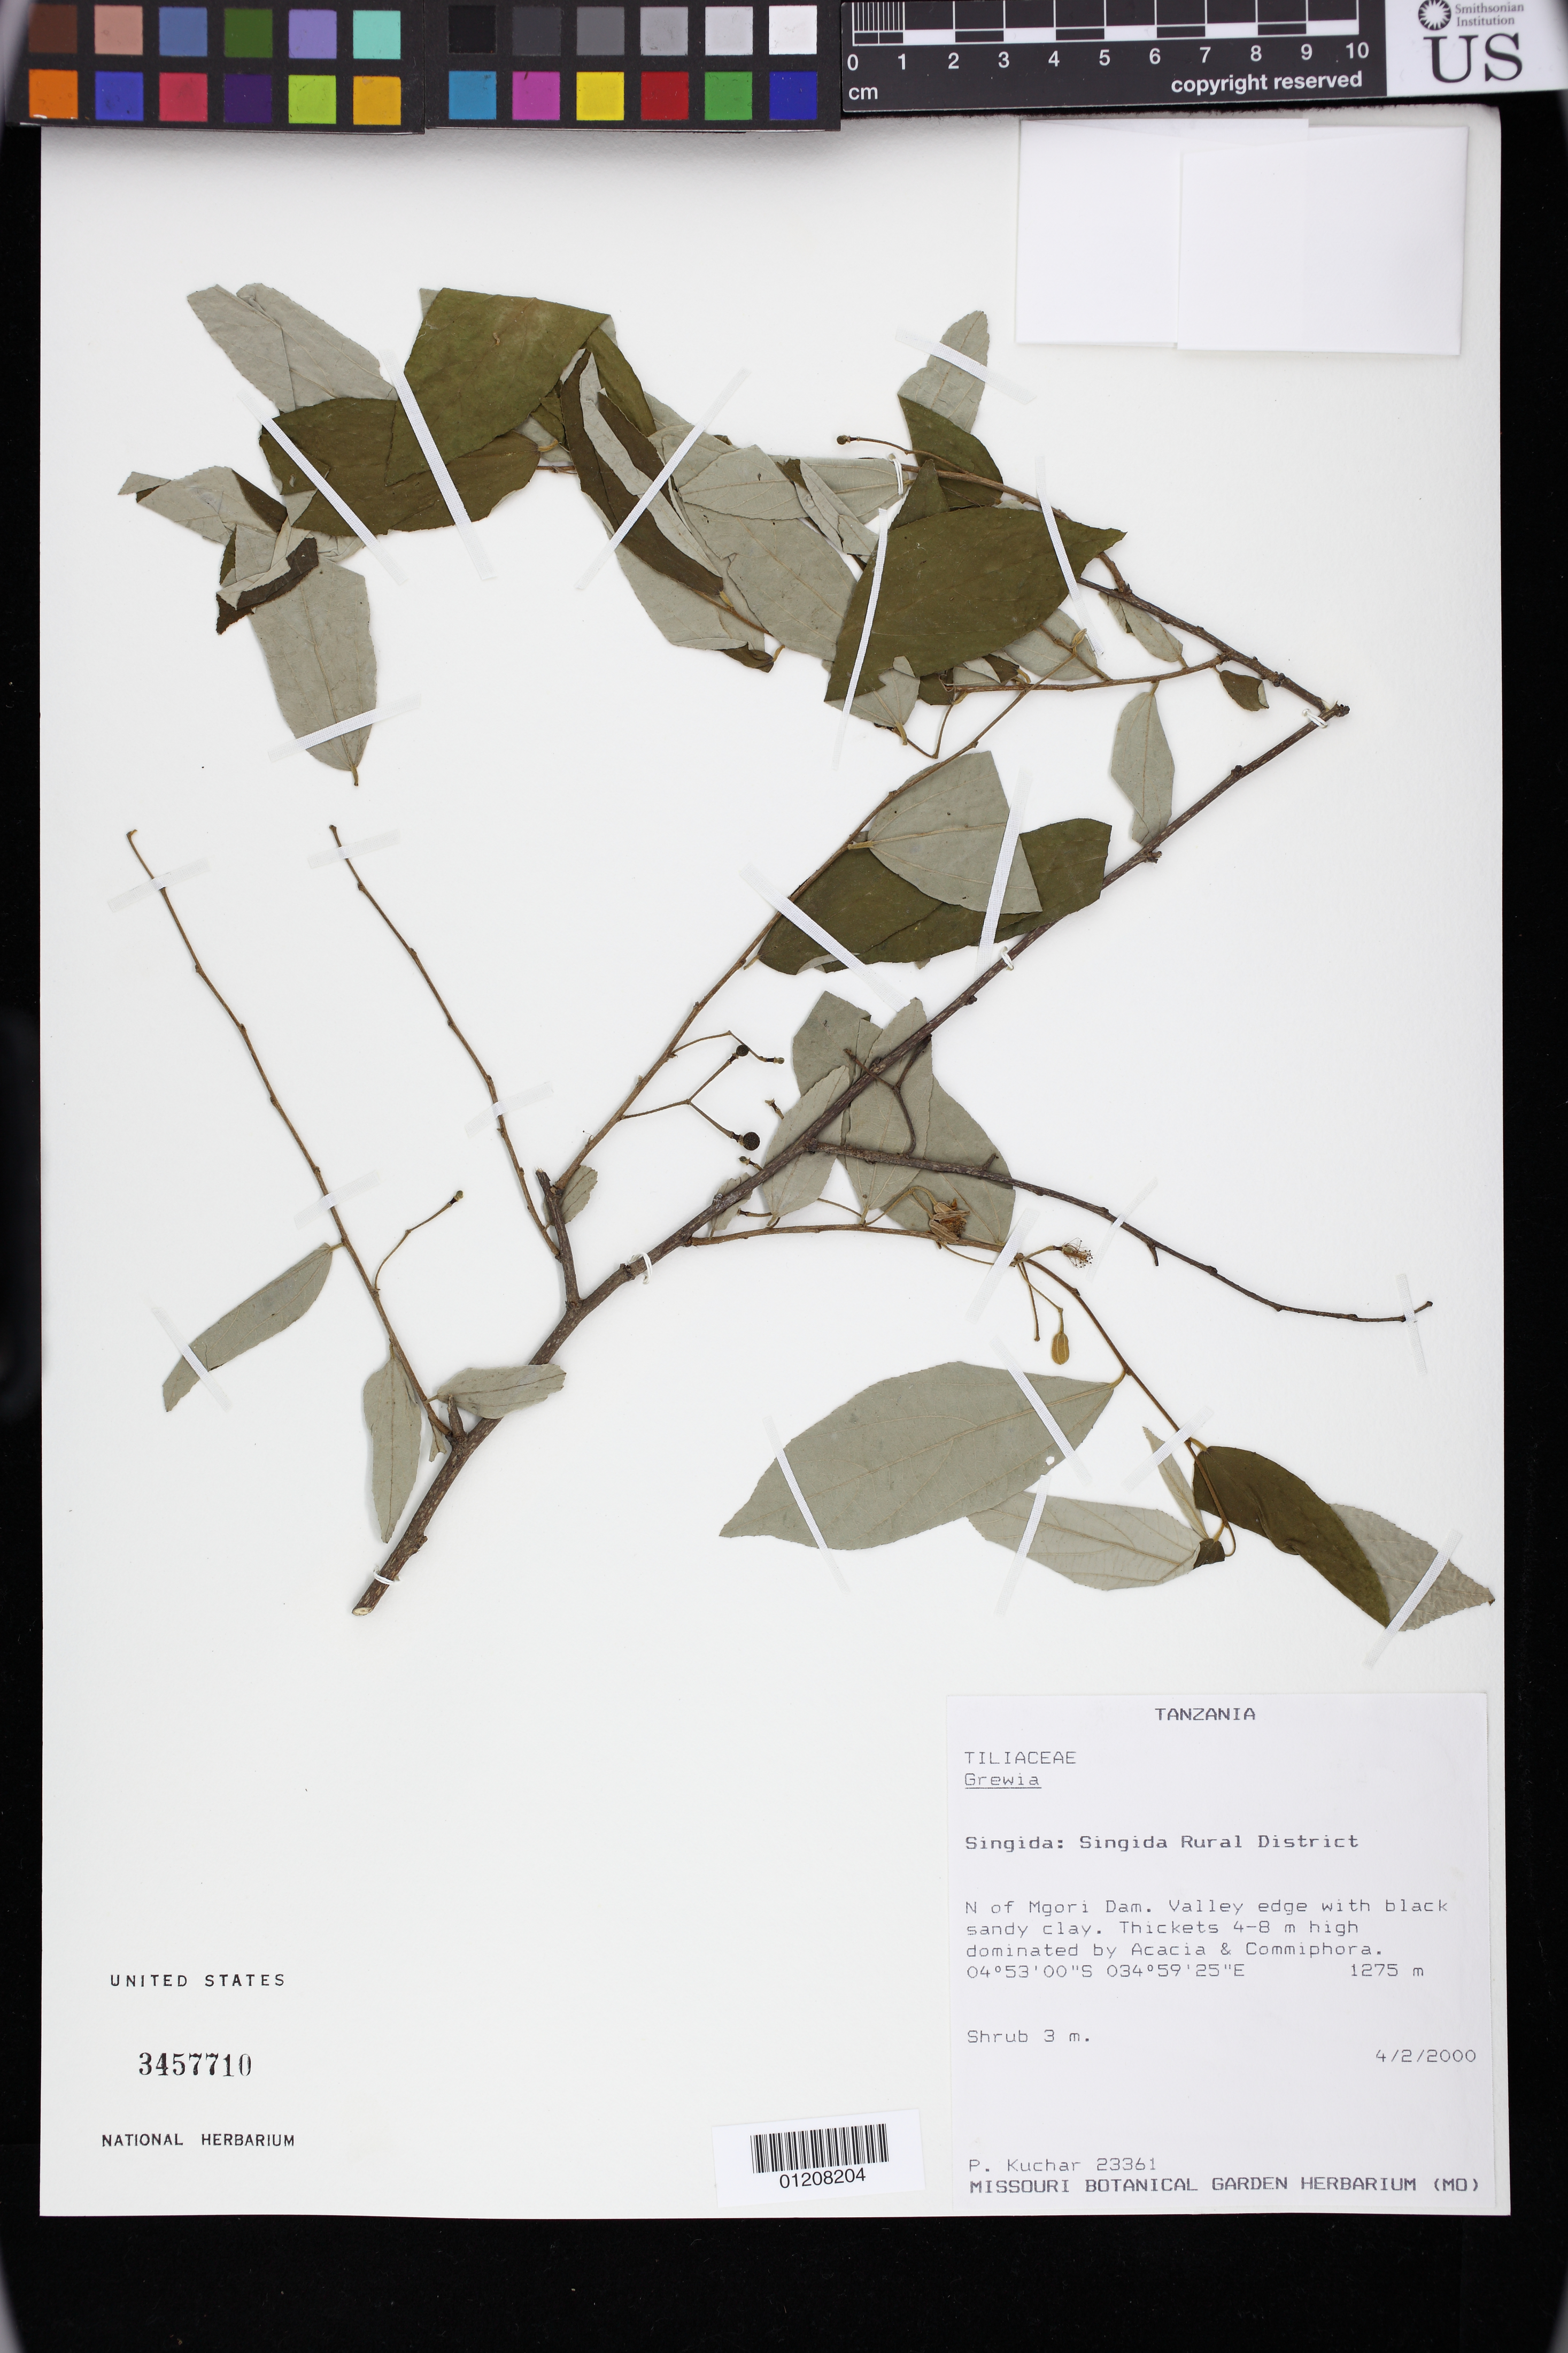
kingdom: Plantae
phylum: Tracheophyta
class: Magnoliopsida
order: Malvales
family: Malvaceae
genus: Grewia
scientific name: Grewia sp.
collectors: P. Kuchar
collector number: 23361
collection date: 2000-04-02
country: Tanzania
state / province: Singida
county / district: Singida Rural District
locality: N of Mgori Dam.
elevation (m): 1275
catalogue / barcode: US 3457710